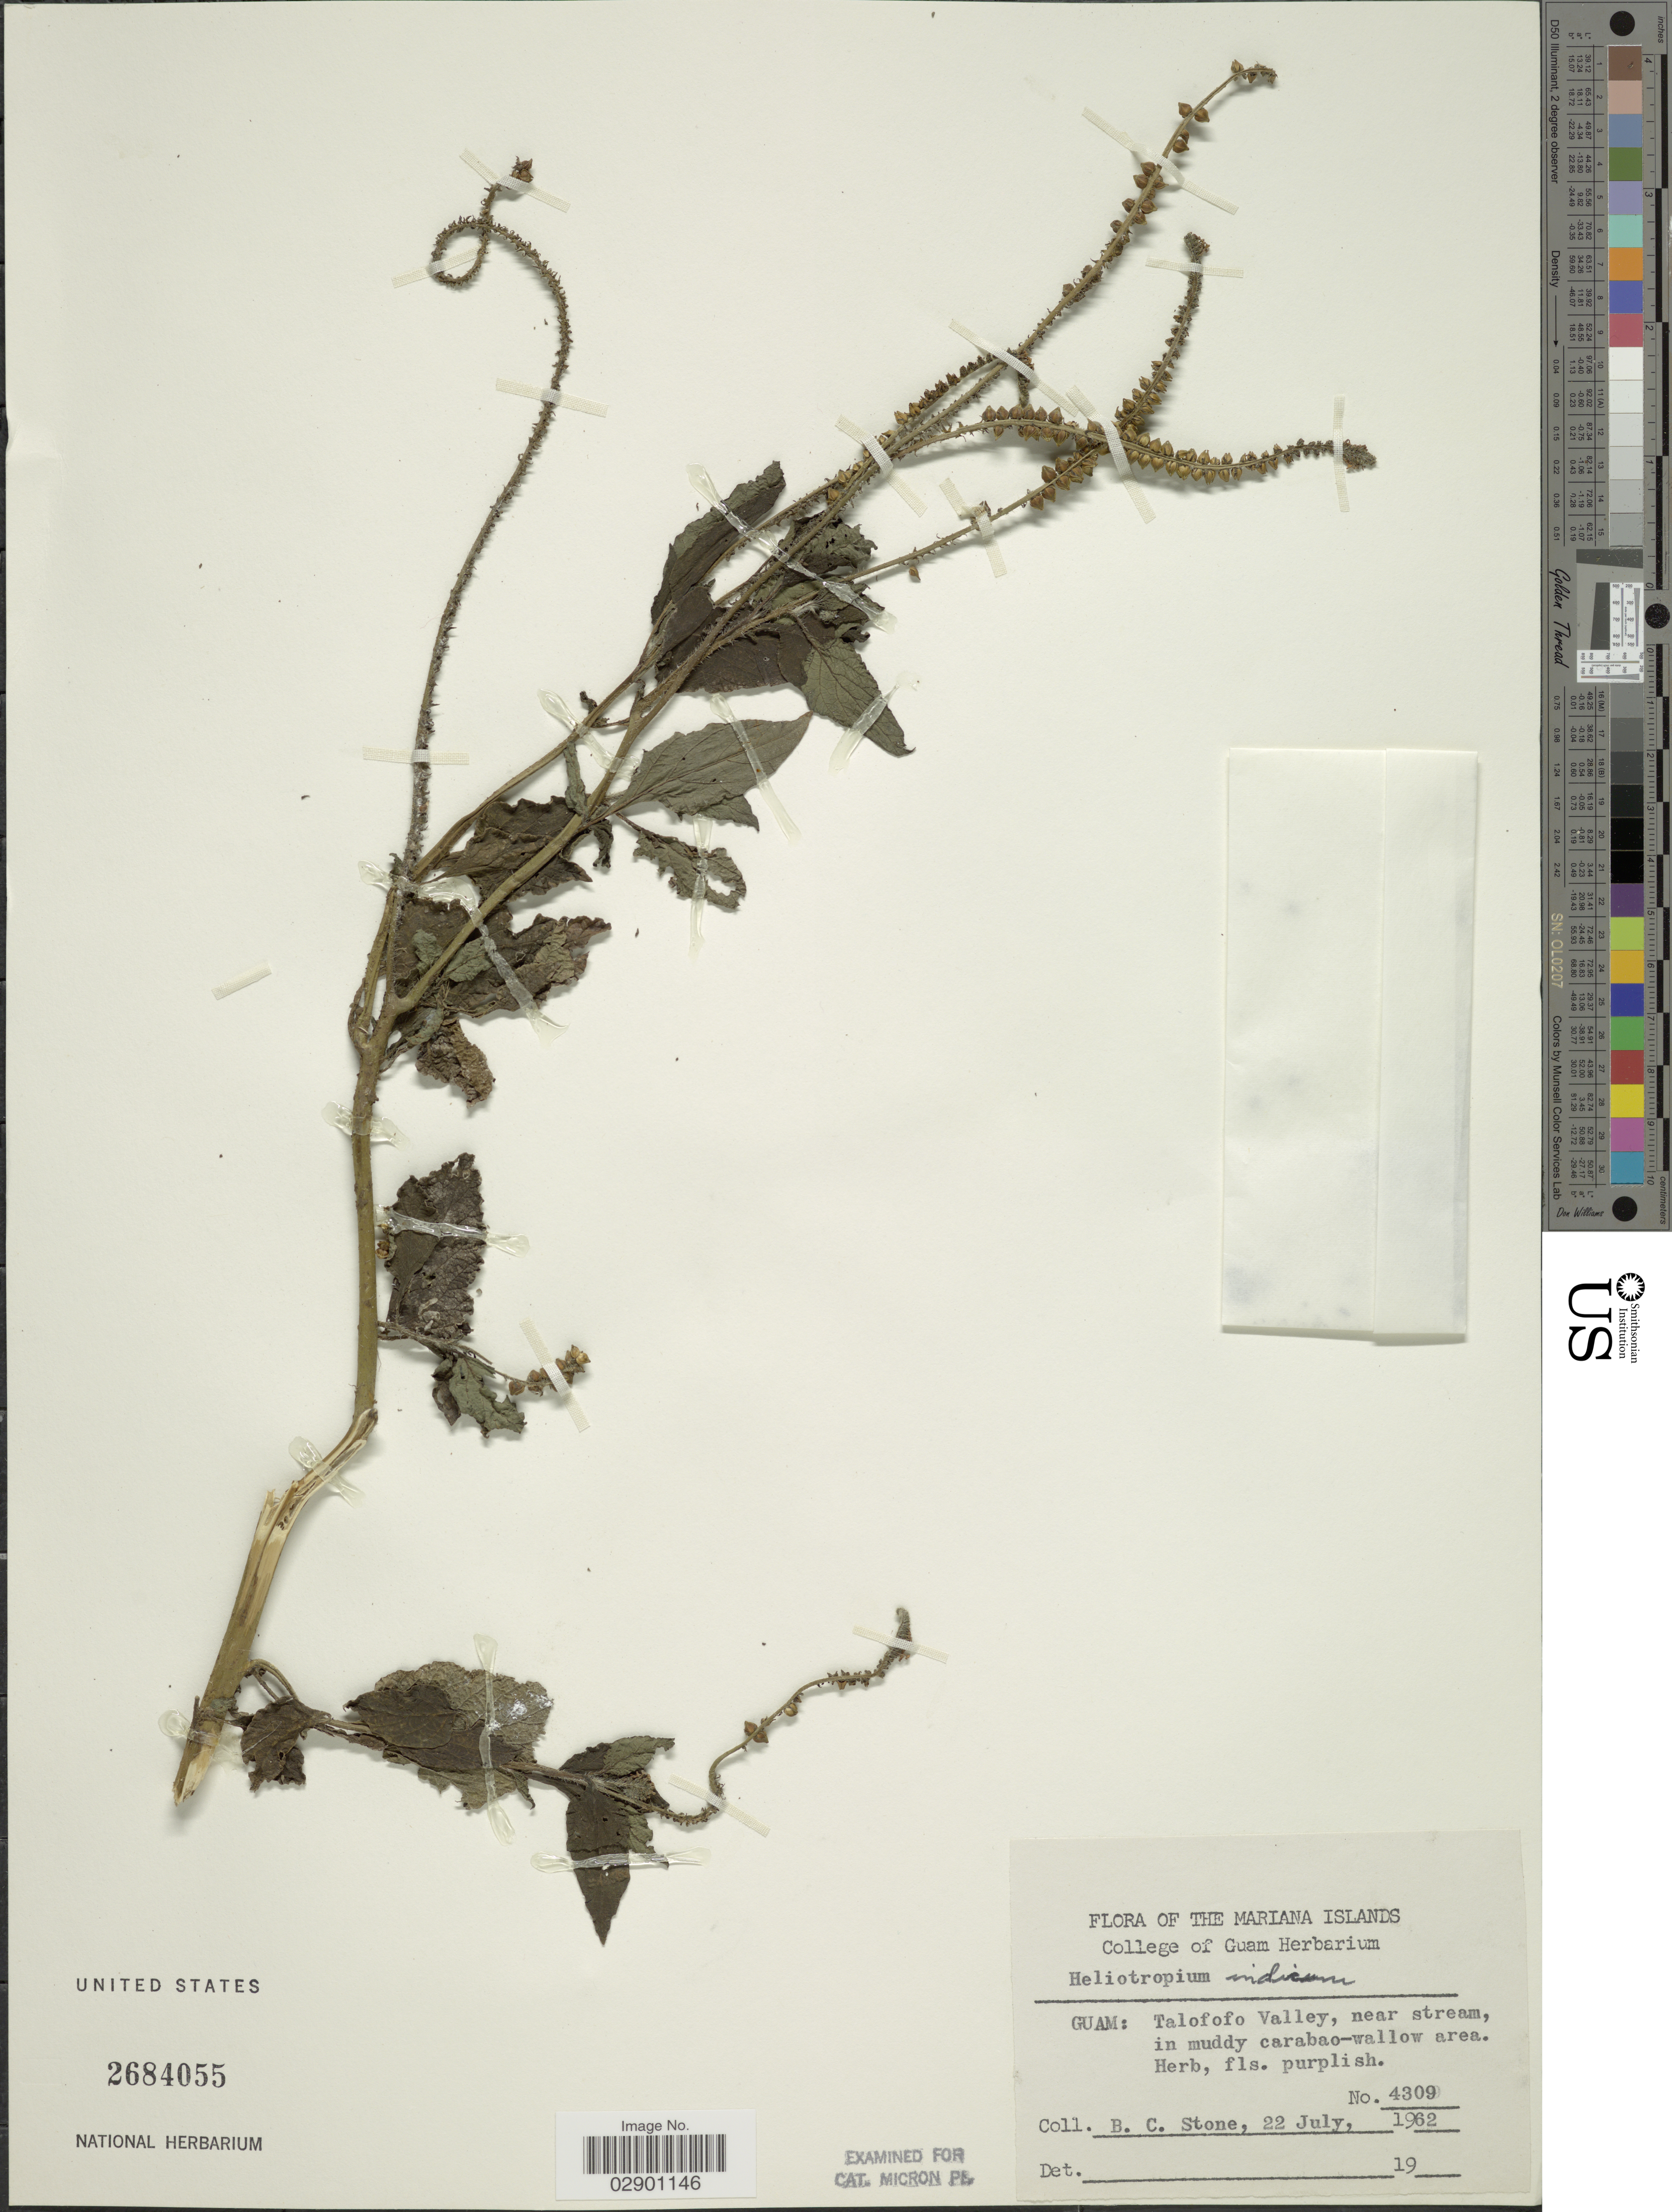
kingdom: Plantae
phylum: Tracheophyta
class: Magnoliopsida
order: Boraginales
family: Heliotropiaceae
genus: Heliotropium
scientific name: Heliotropium indicum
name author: L.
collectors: B. C. Stone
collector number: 4309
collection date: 1962-07-22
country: Guam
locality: Mariana Islands. Talofofo Valley, near stream, in muddy carabao-wallow area.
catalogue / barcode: US 2684055